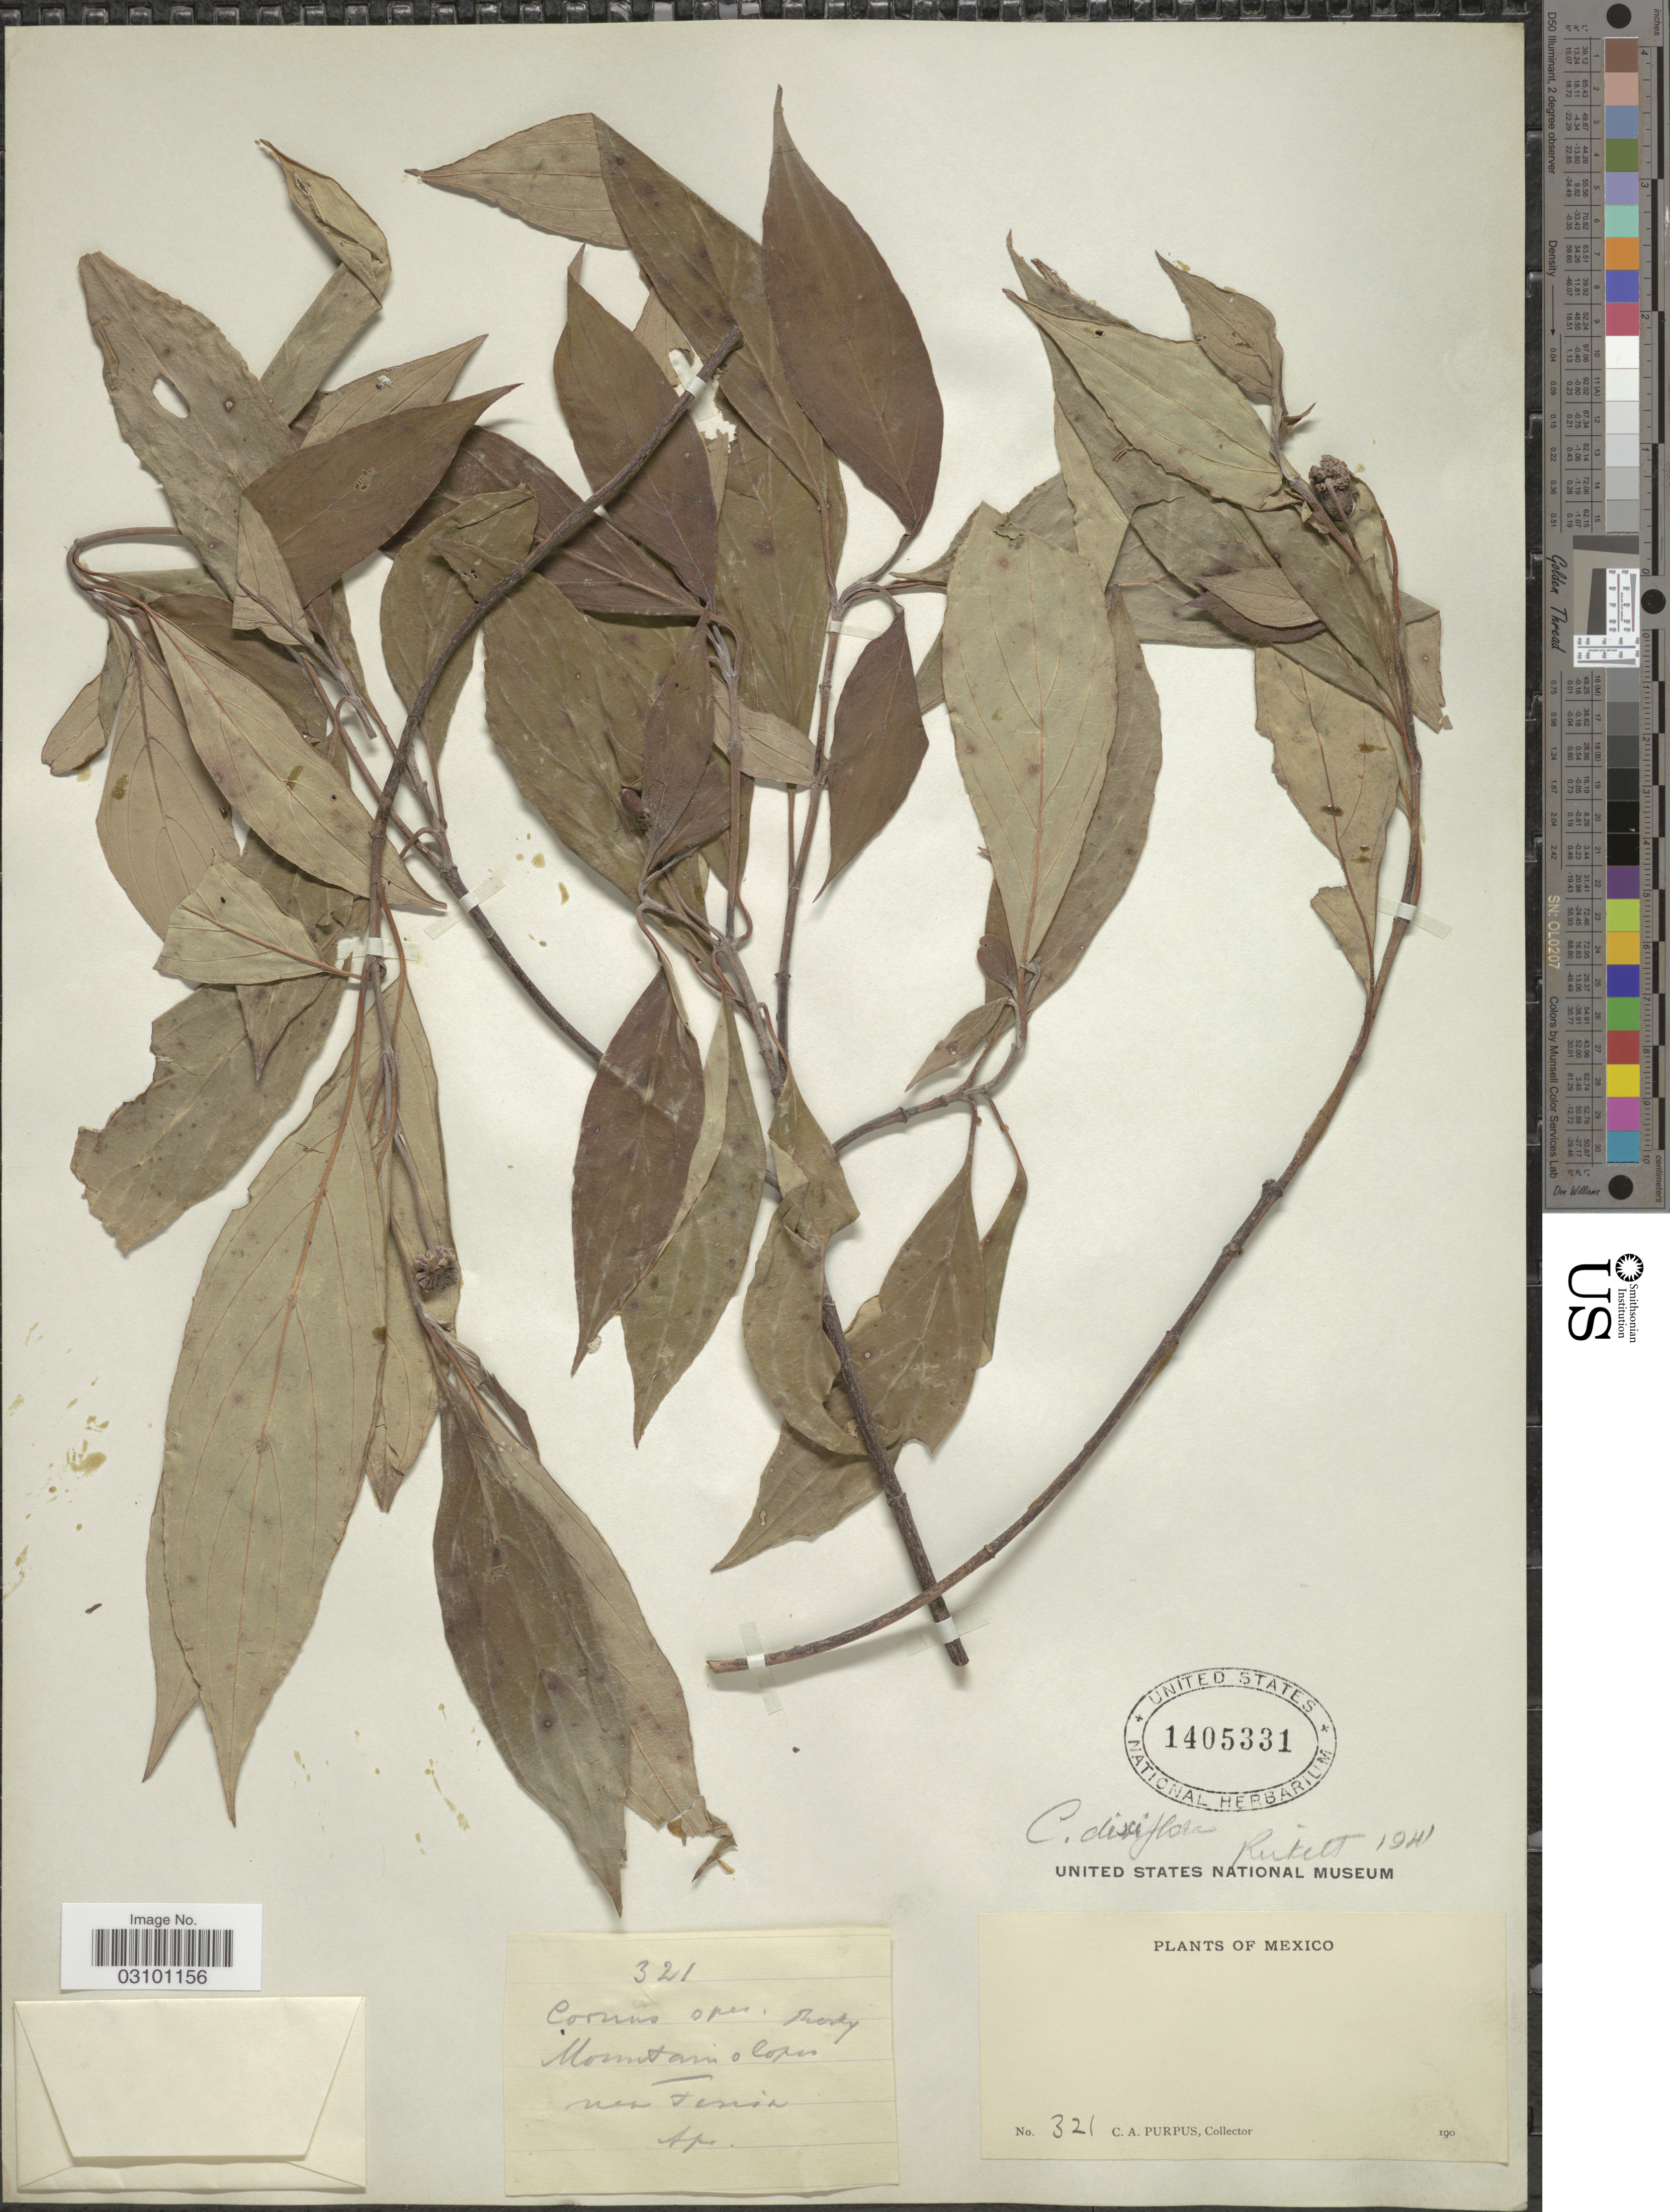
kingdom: Plantae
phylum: Tracheophyta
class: Magnoliopsida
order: Cornales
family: Cornaceae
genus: Cornus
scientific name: Cornus disciflora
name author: Moc. & Sessé ex DC.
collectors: C. A. Purpus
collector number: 321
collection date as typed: Apr 190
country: Mexico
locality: Mountain slopes near Fenia.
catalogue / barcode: US 1405331